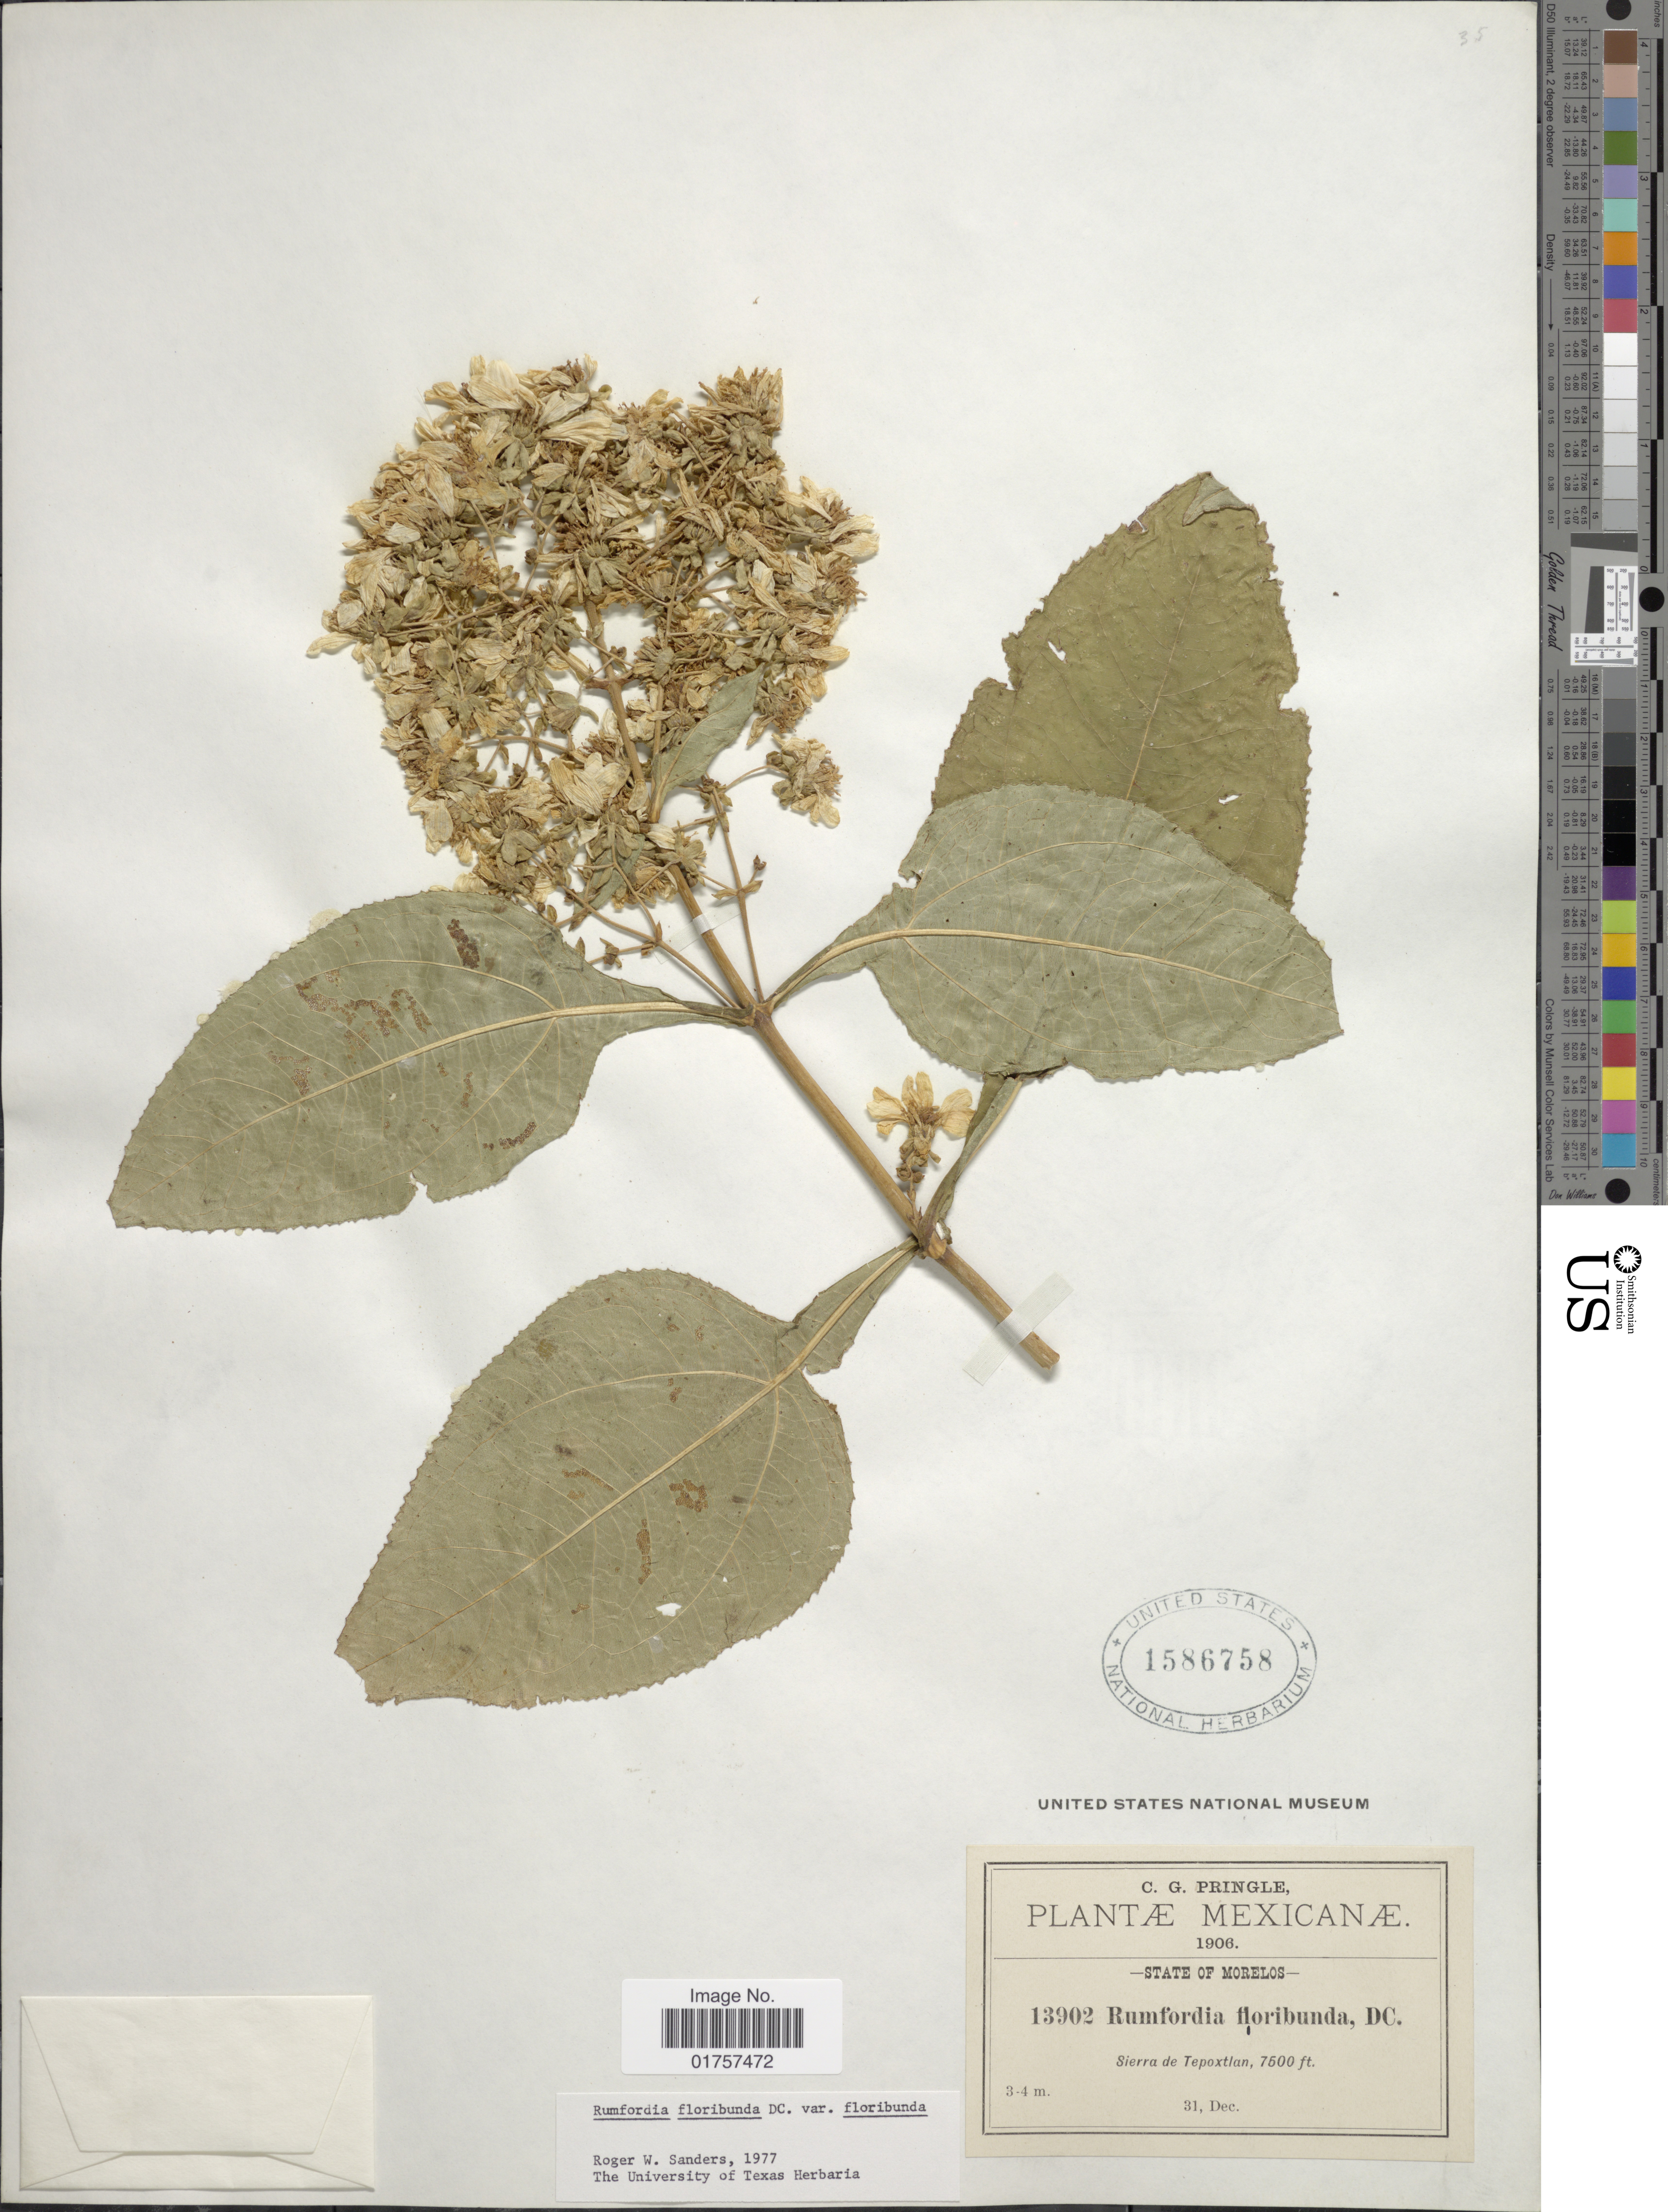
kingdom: Plantae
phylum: Tracheophyta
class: Magnoliopsida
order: Asterales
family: Asteraceae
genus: Rumfordia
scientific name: Rumfordia floribunda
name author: DC.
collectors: C. G. Pringle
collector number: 13902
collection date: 1906-12-31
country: Mexico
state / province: Morelos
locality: Sierra de Tepoxtlan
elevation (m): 2286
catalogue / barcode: US 1586758